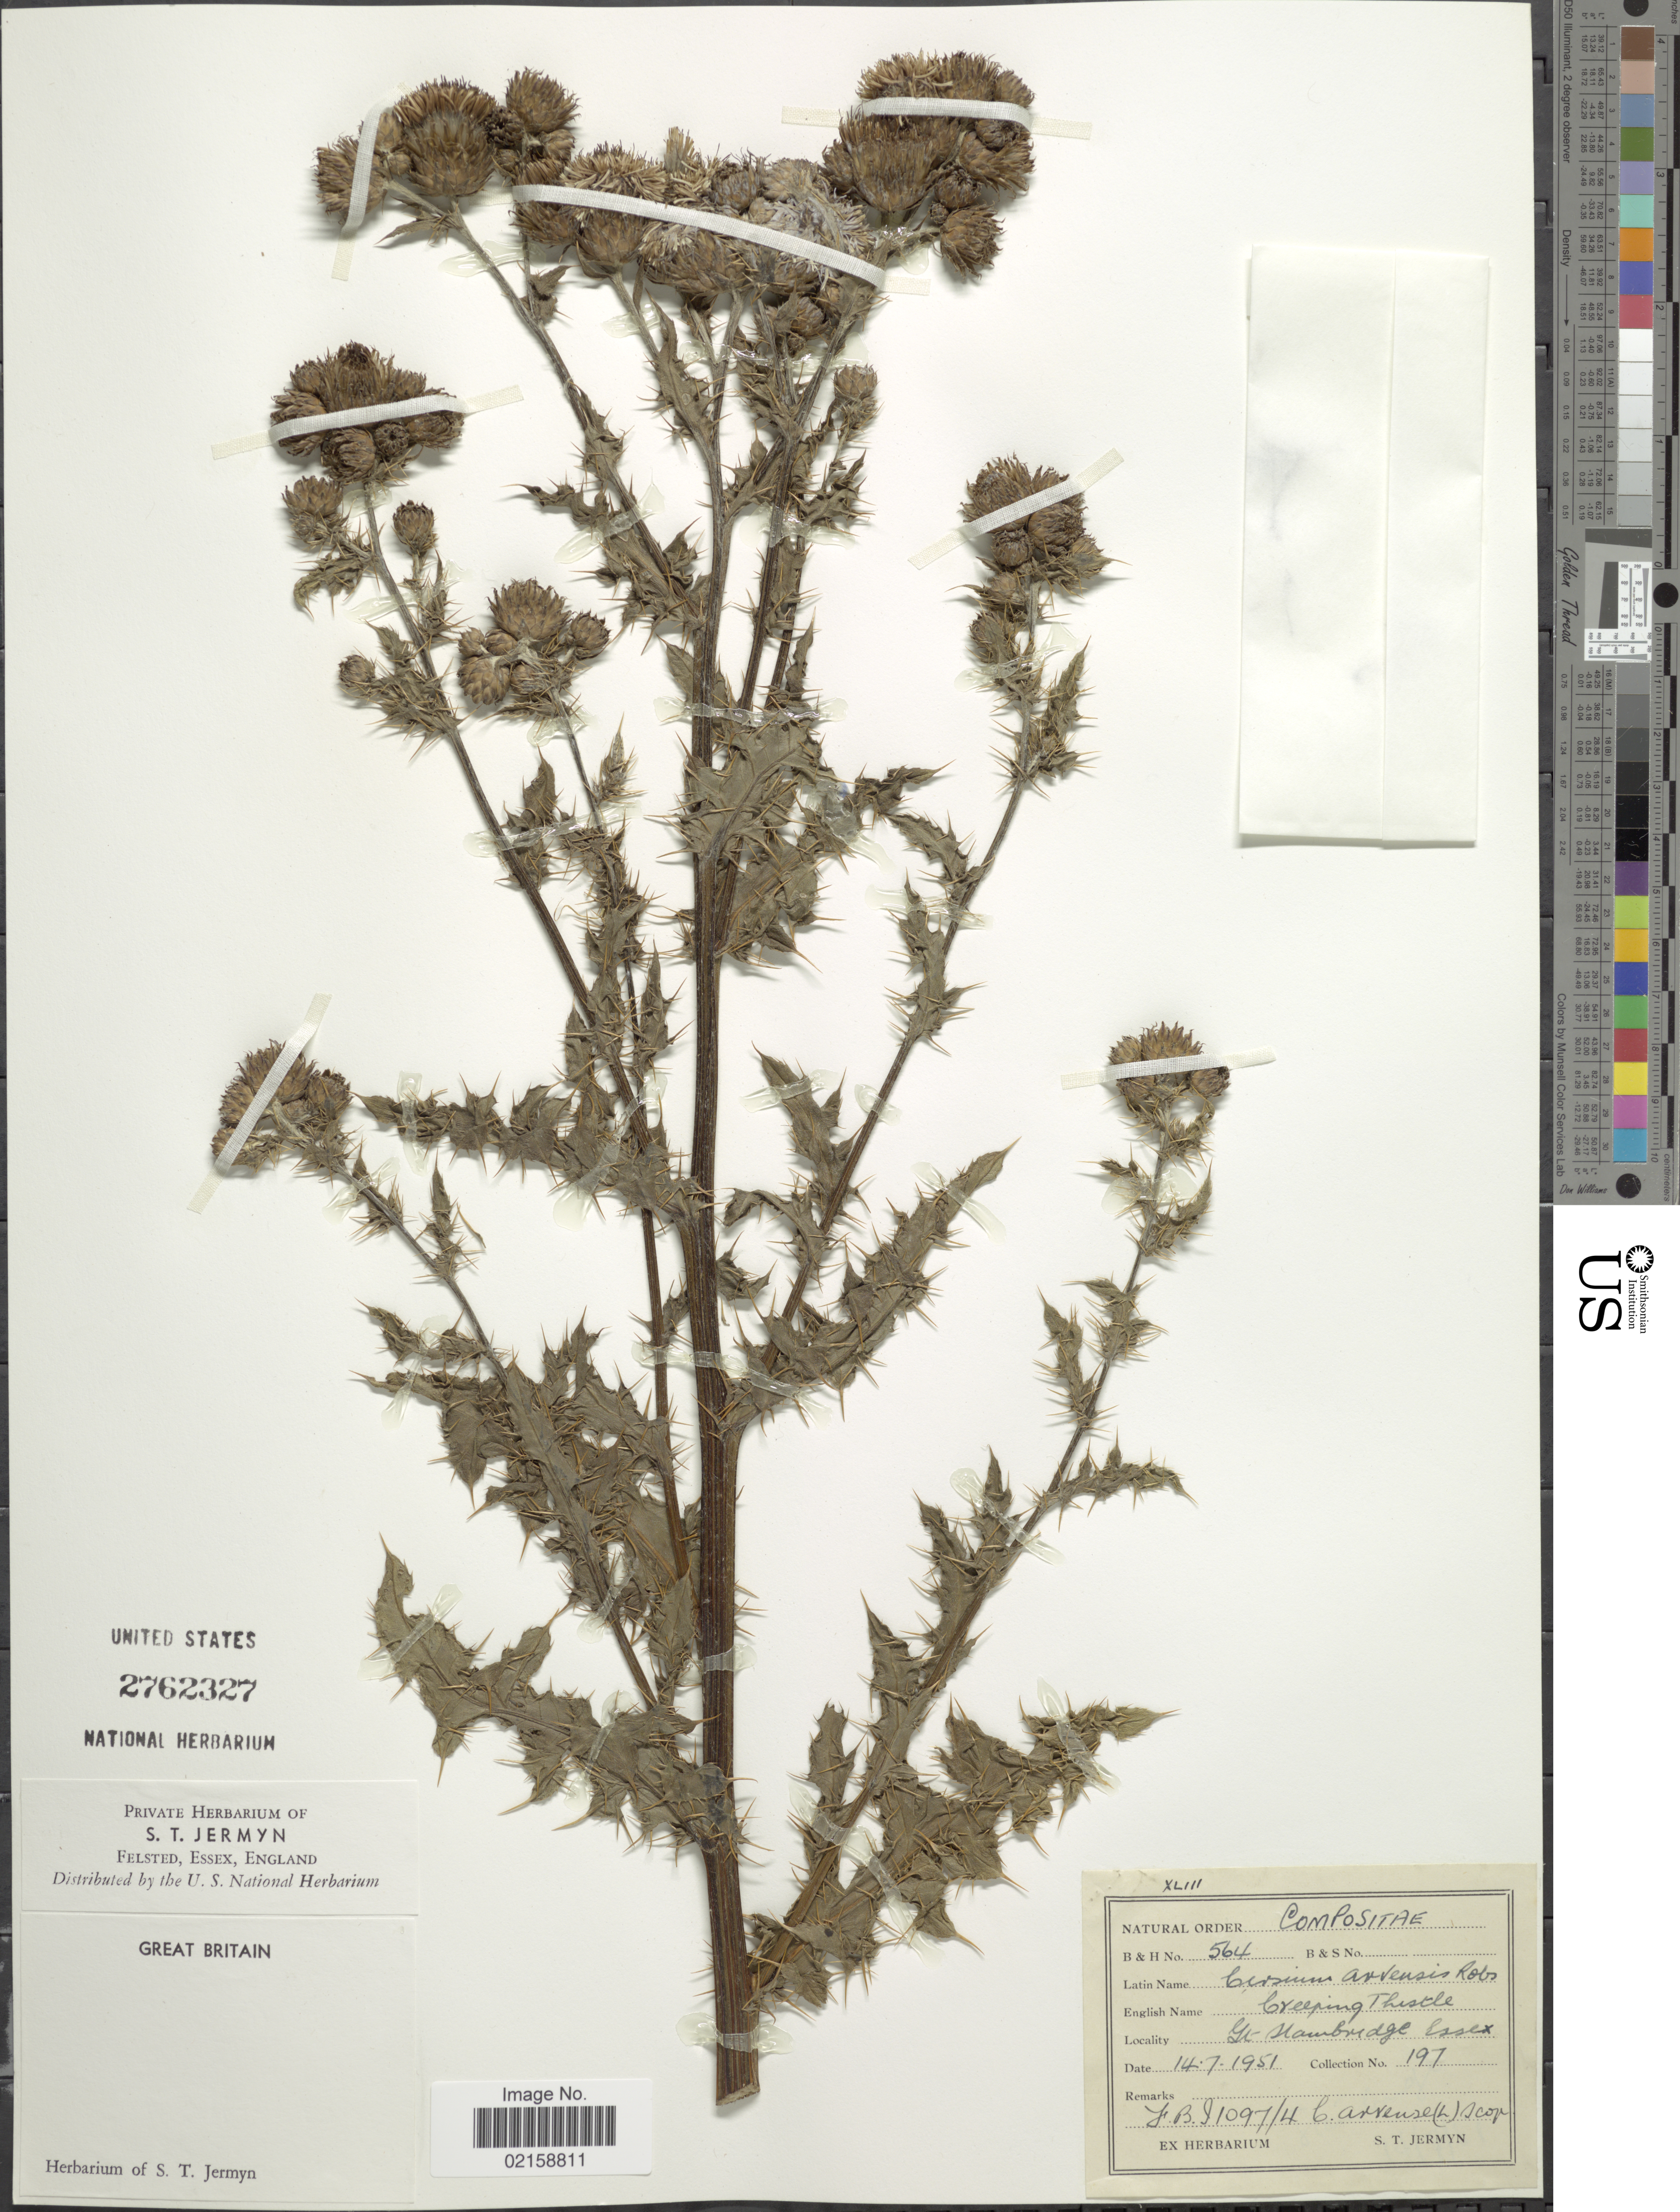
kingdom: Plantae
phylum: Tracheophyta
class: Magnoliopsida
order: Asterales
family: Asteraceae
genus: Cirsium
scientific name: Cirsium arvense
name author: (L.) Scop.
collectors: S. Jermyn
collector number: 197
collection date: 1951-07-14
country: United Kingdom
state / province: England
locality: Gt. Hambridge, Essex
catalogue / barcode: US 2762327